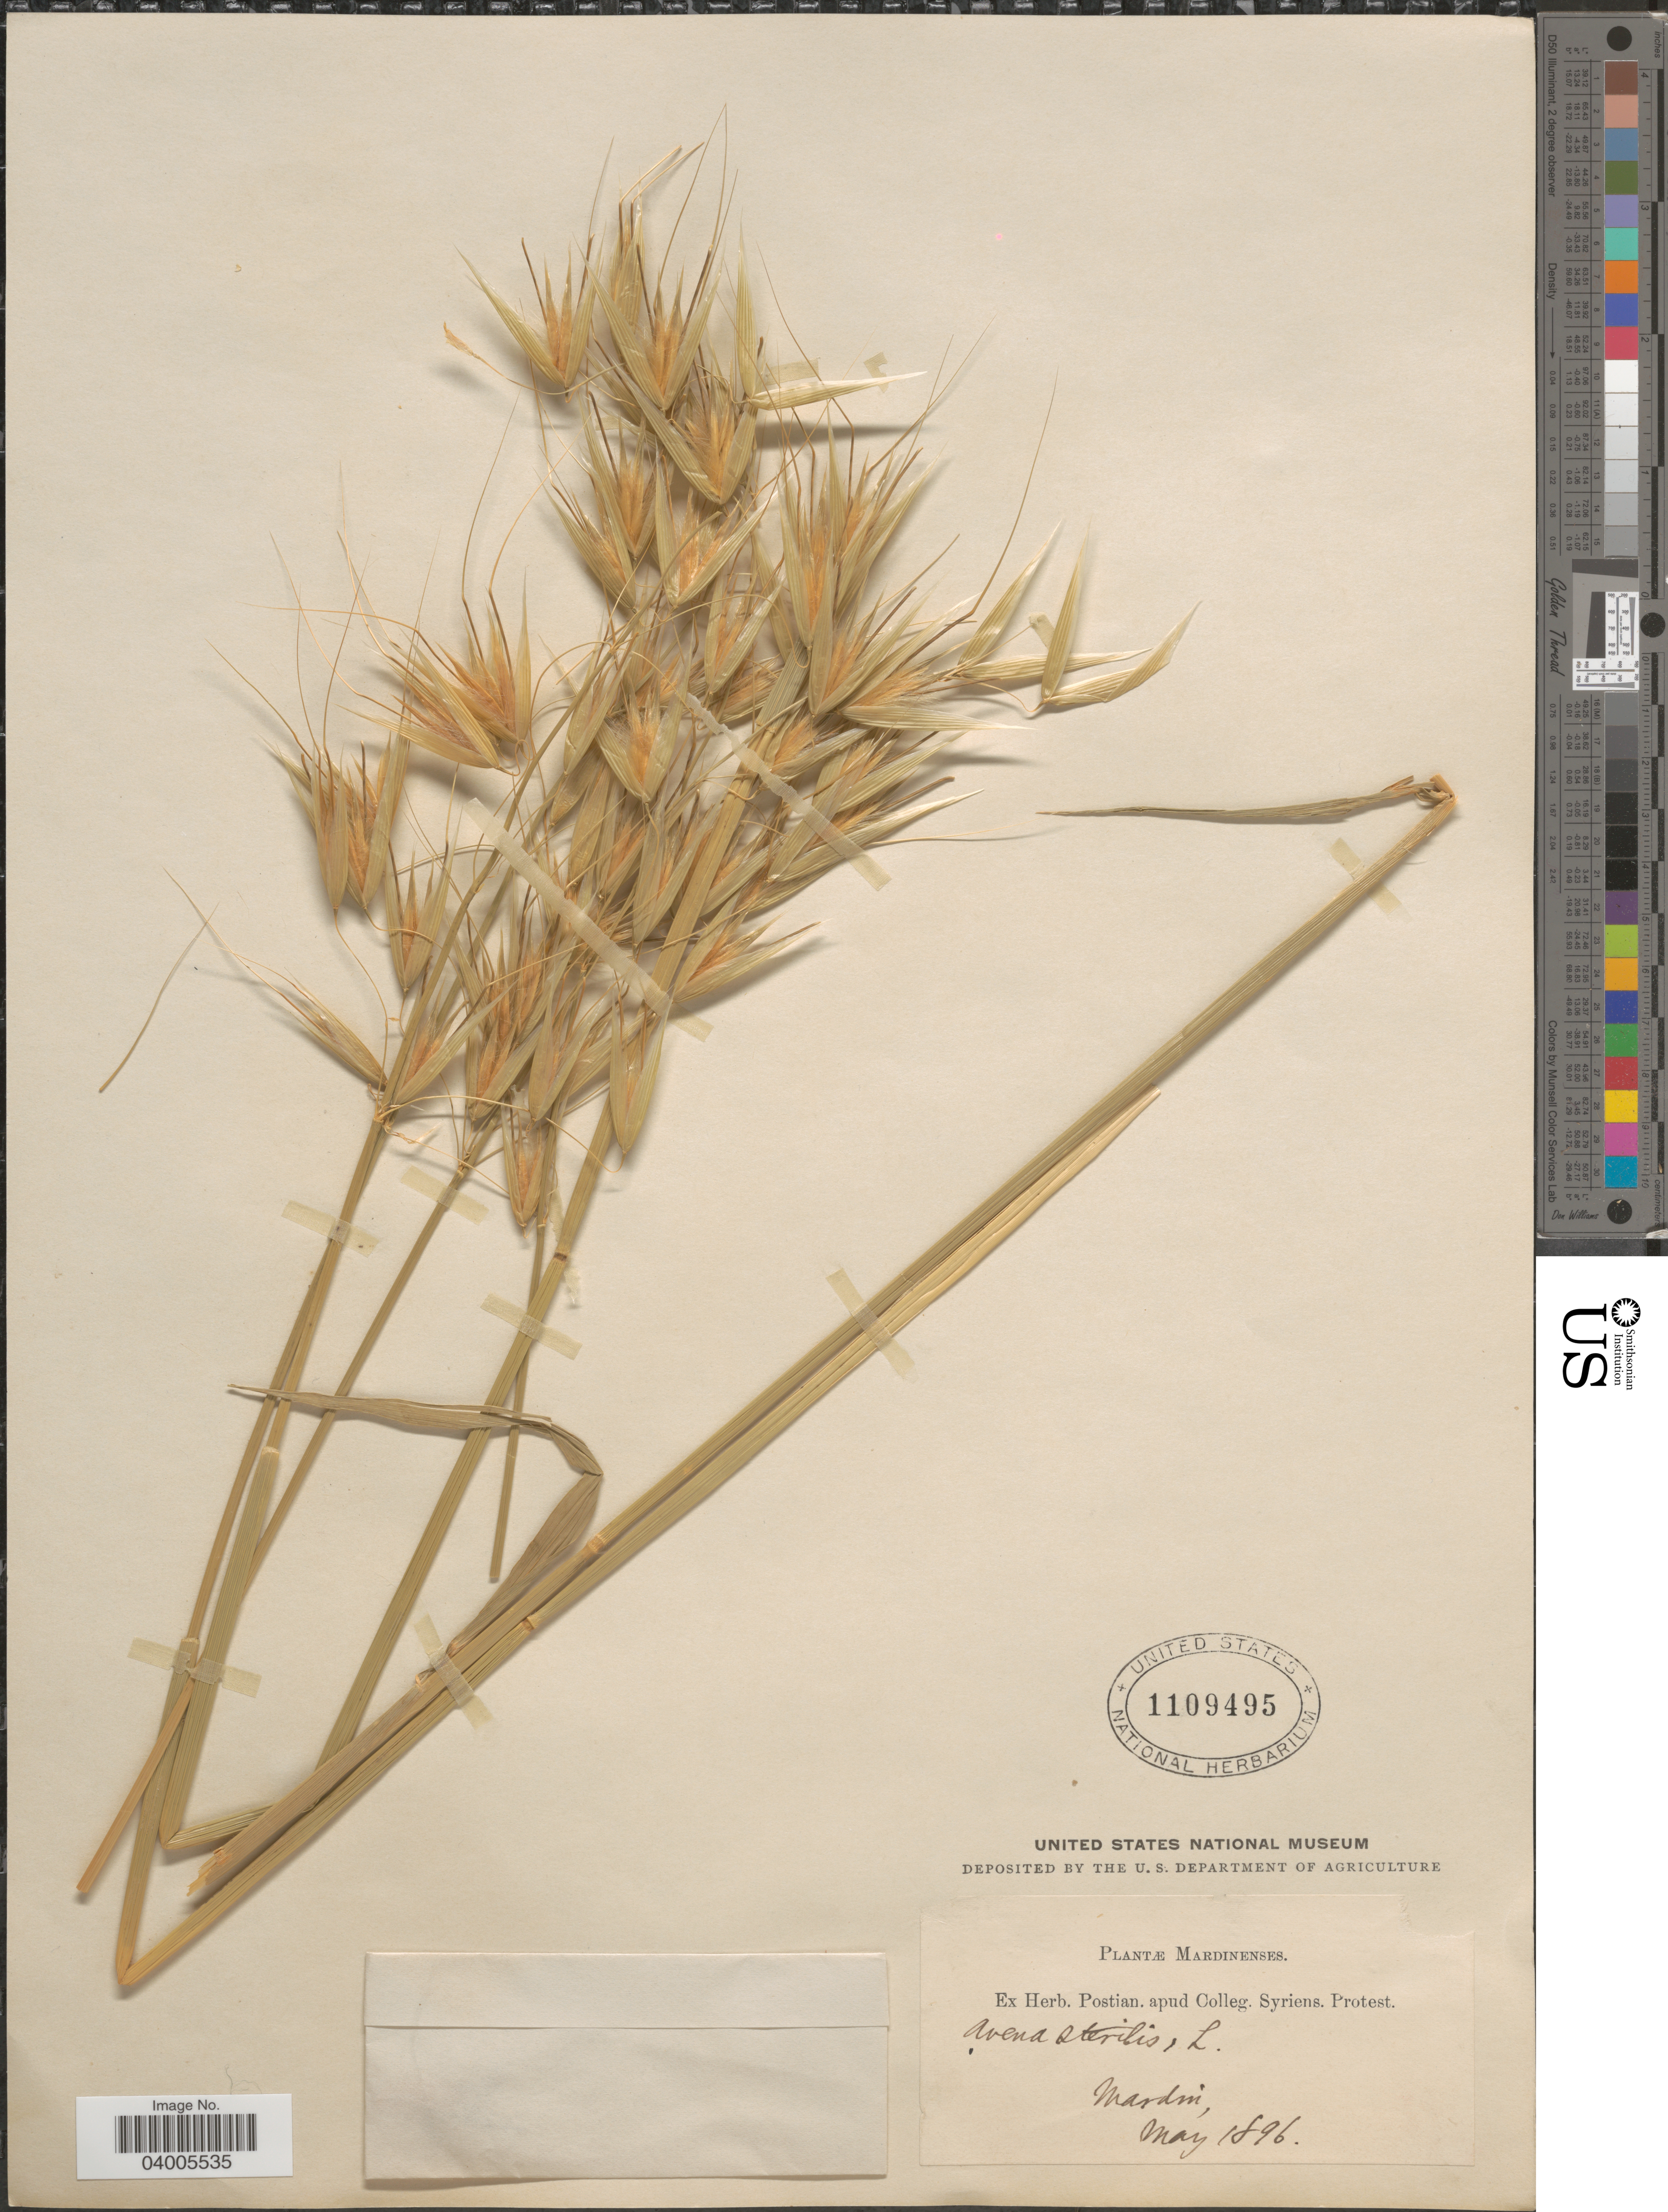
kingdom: Plantae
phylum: Tracheophyta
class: Liliopsida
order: Poales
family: Poaceae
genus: Avena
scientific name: Avena sterilis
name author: L.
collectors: ex herb. Postian. apud Colleg. Syriens. Protest. USE "Fannie P. A. Shepard" (10308853) AS PRIMARY COLLECTOR INSTEAD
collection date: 1896-05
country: Turkey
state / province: Mardin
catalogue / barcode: US 1109495